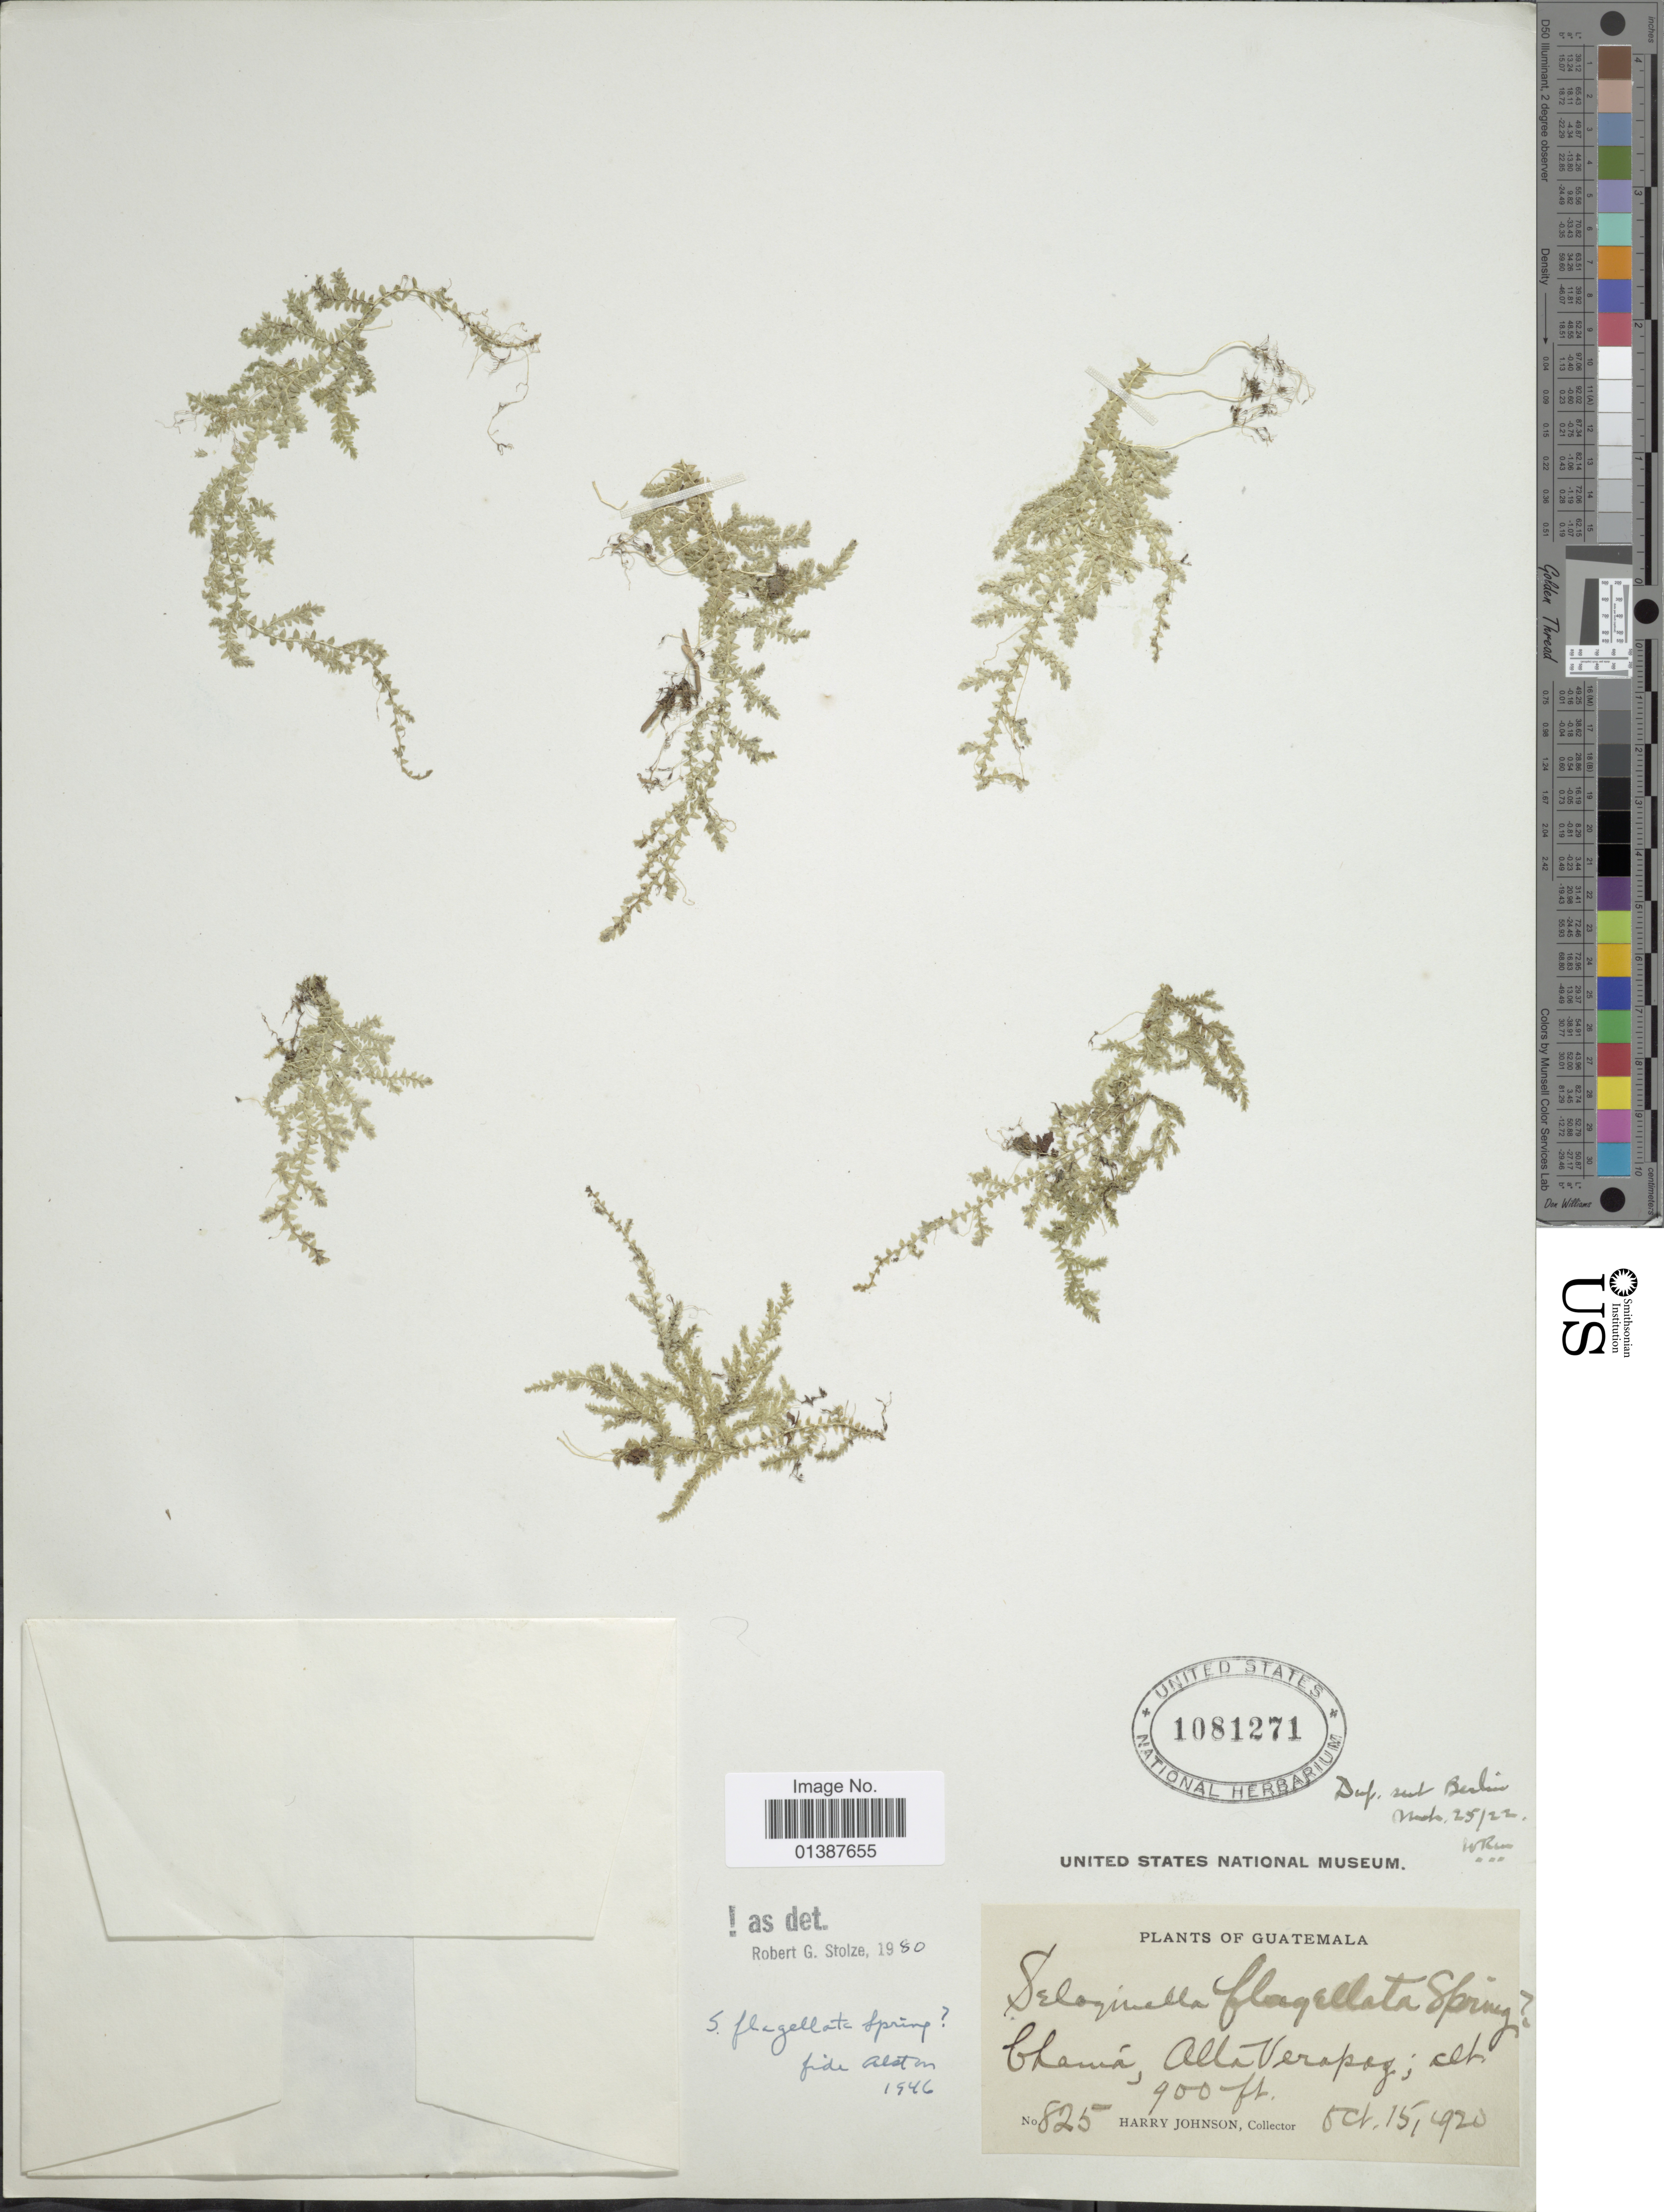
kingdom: Plantae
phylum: Tracheophyta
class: Lycopodiopsida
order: Selaginellales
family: Selaginellaceae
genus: Selaginella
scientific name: Selaginella flagellata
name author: Spring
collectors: H. Johnson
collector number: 825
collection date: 1920-10-15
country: Guatemala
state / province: Alta Verapaz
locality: Chama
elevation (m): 274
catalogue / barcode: US 1081271